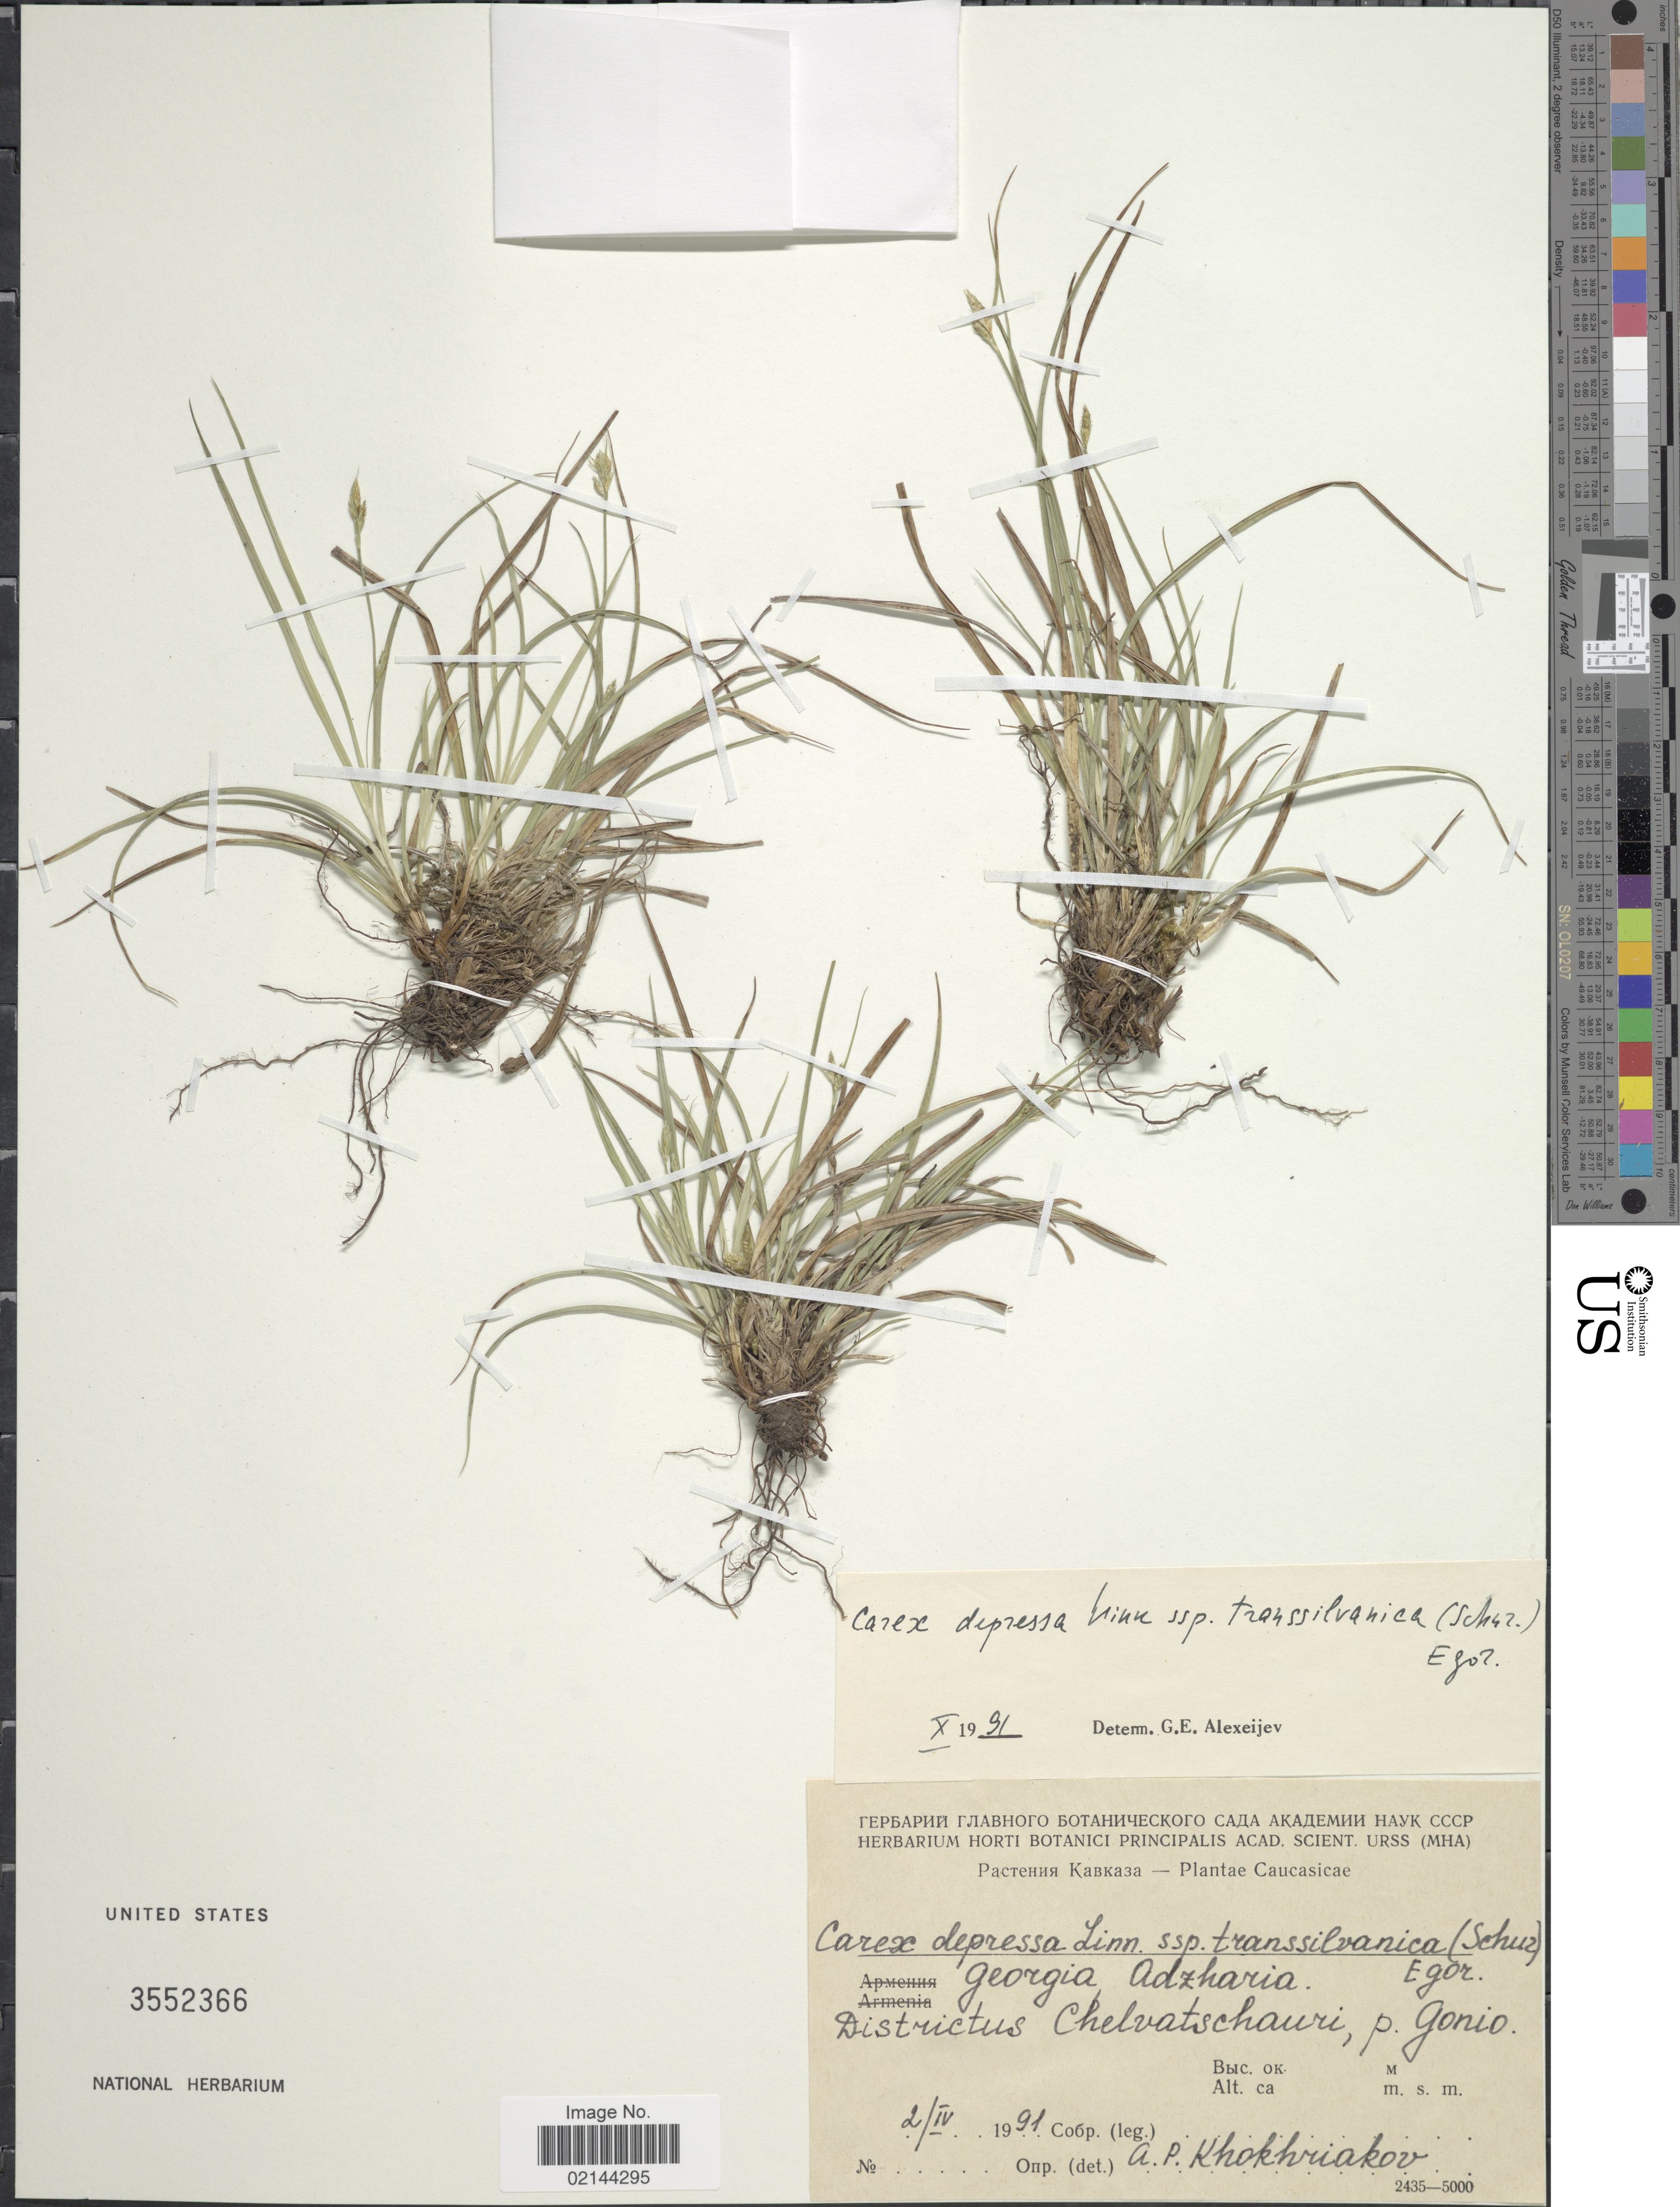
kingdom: Plantae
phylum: Tracheophyta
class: Liliopsida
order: Poales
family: Cyperaceae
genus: Carex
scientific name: Carex depressa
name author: Link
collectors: A. Khokhriakov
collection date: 1991-04-02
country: Georgia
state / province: Adzharia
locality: Georgia Adzharia, Districtus Chelvatschauri, p. Gonio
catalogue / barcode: US 3552366